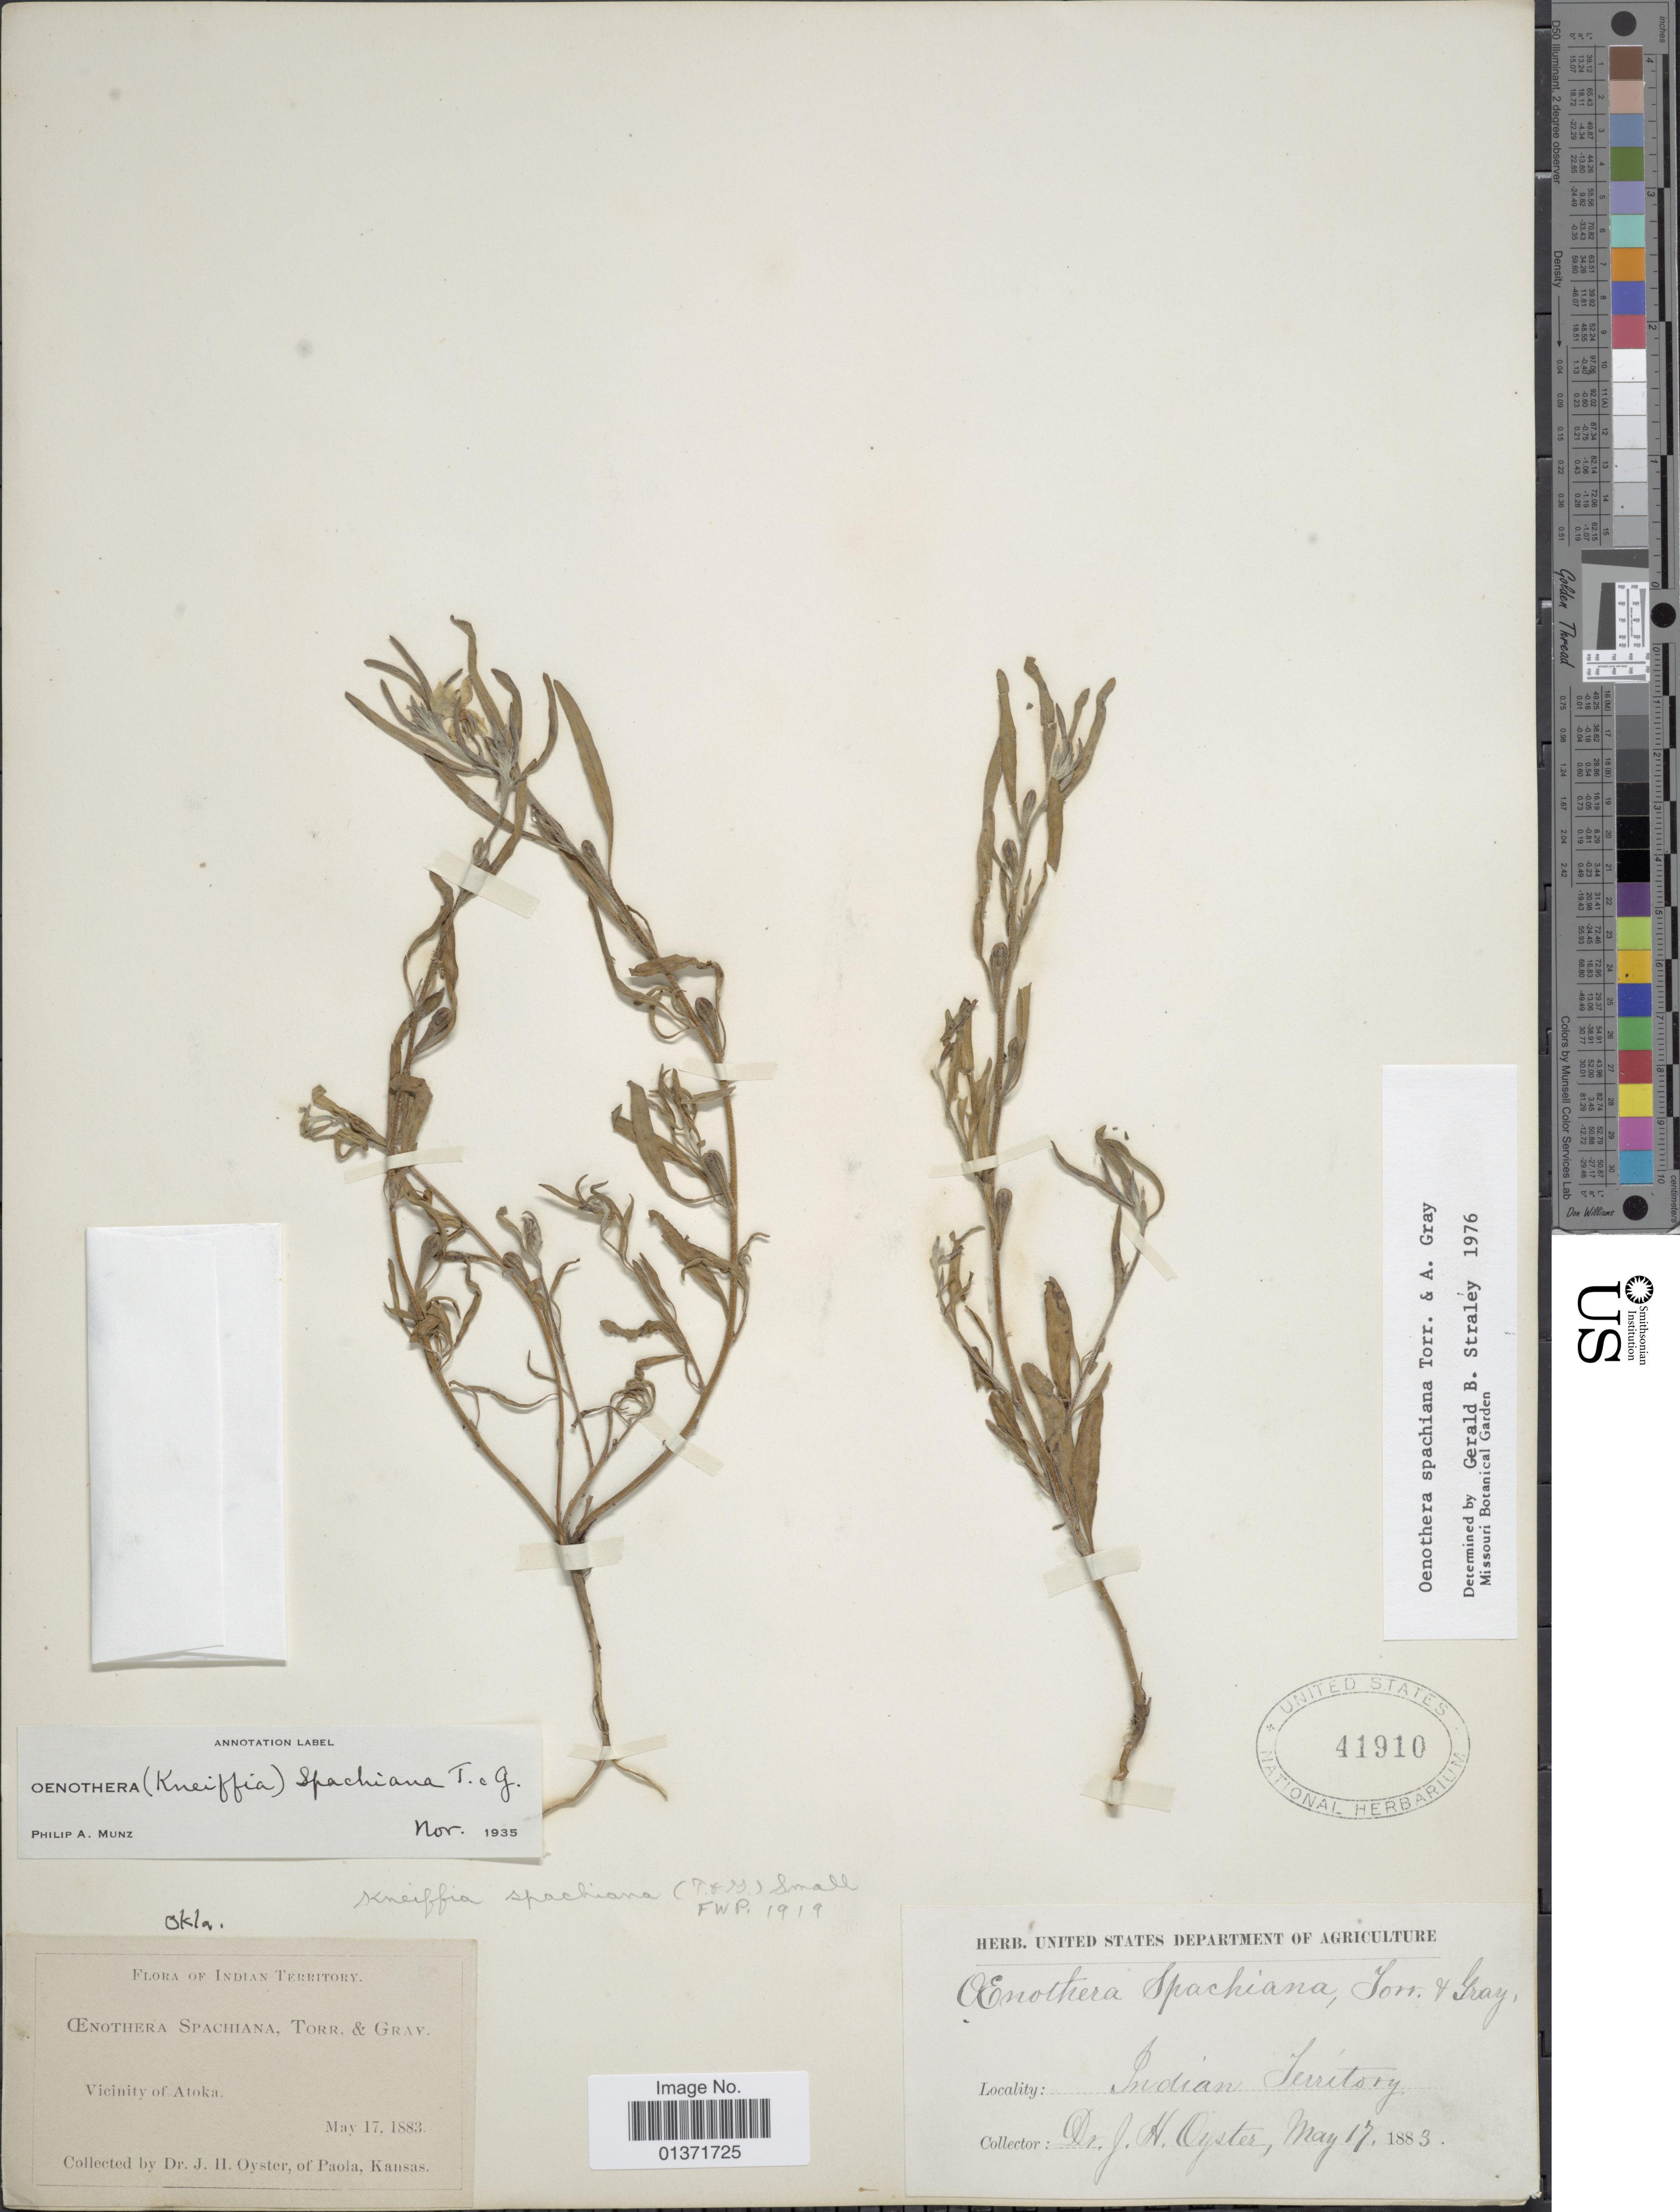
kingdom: Plantae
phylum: Tracheophyta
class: Magnoliopsida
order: Myrtales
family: Onagraceae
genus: Oenothera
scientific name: Oenothera spachiana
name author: Torr. & A. Gray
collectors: J. H. Oyster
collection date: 1885-05-17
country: United States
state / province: Oklahoma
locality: Indian Territory, Vicinity of Atoka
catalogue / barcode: US 41910